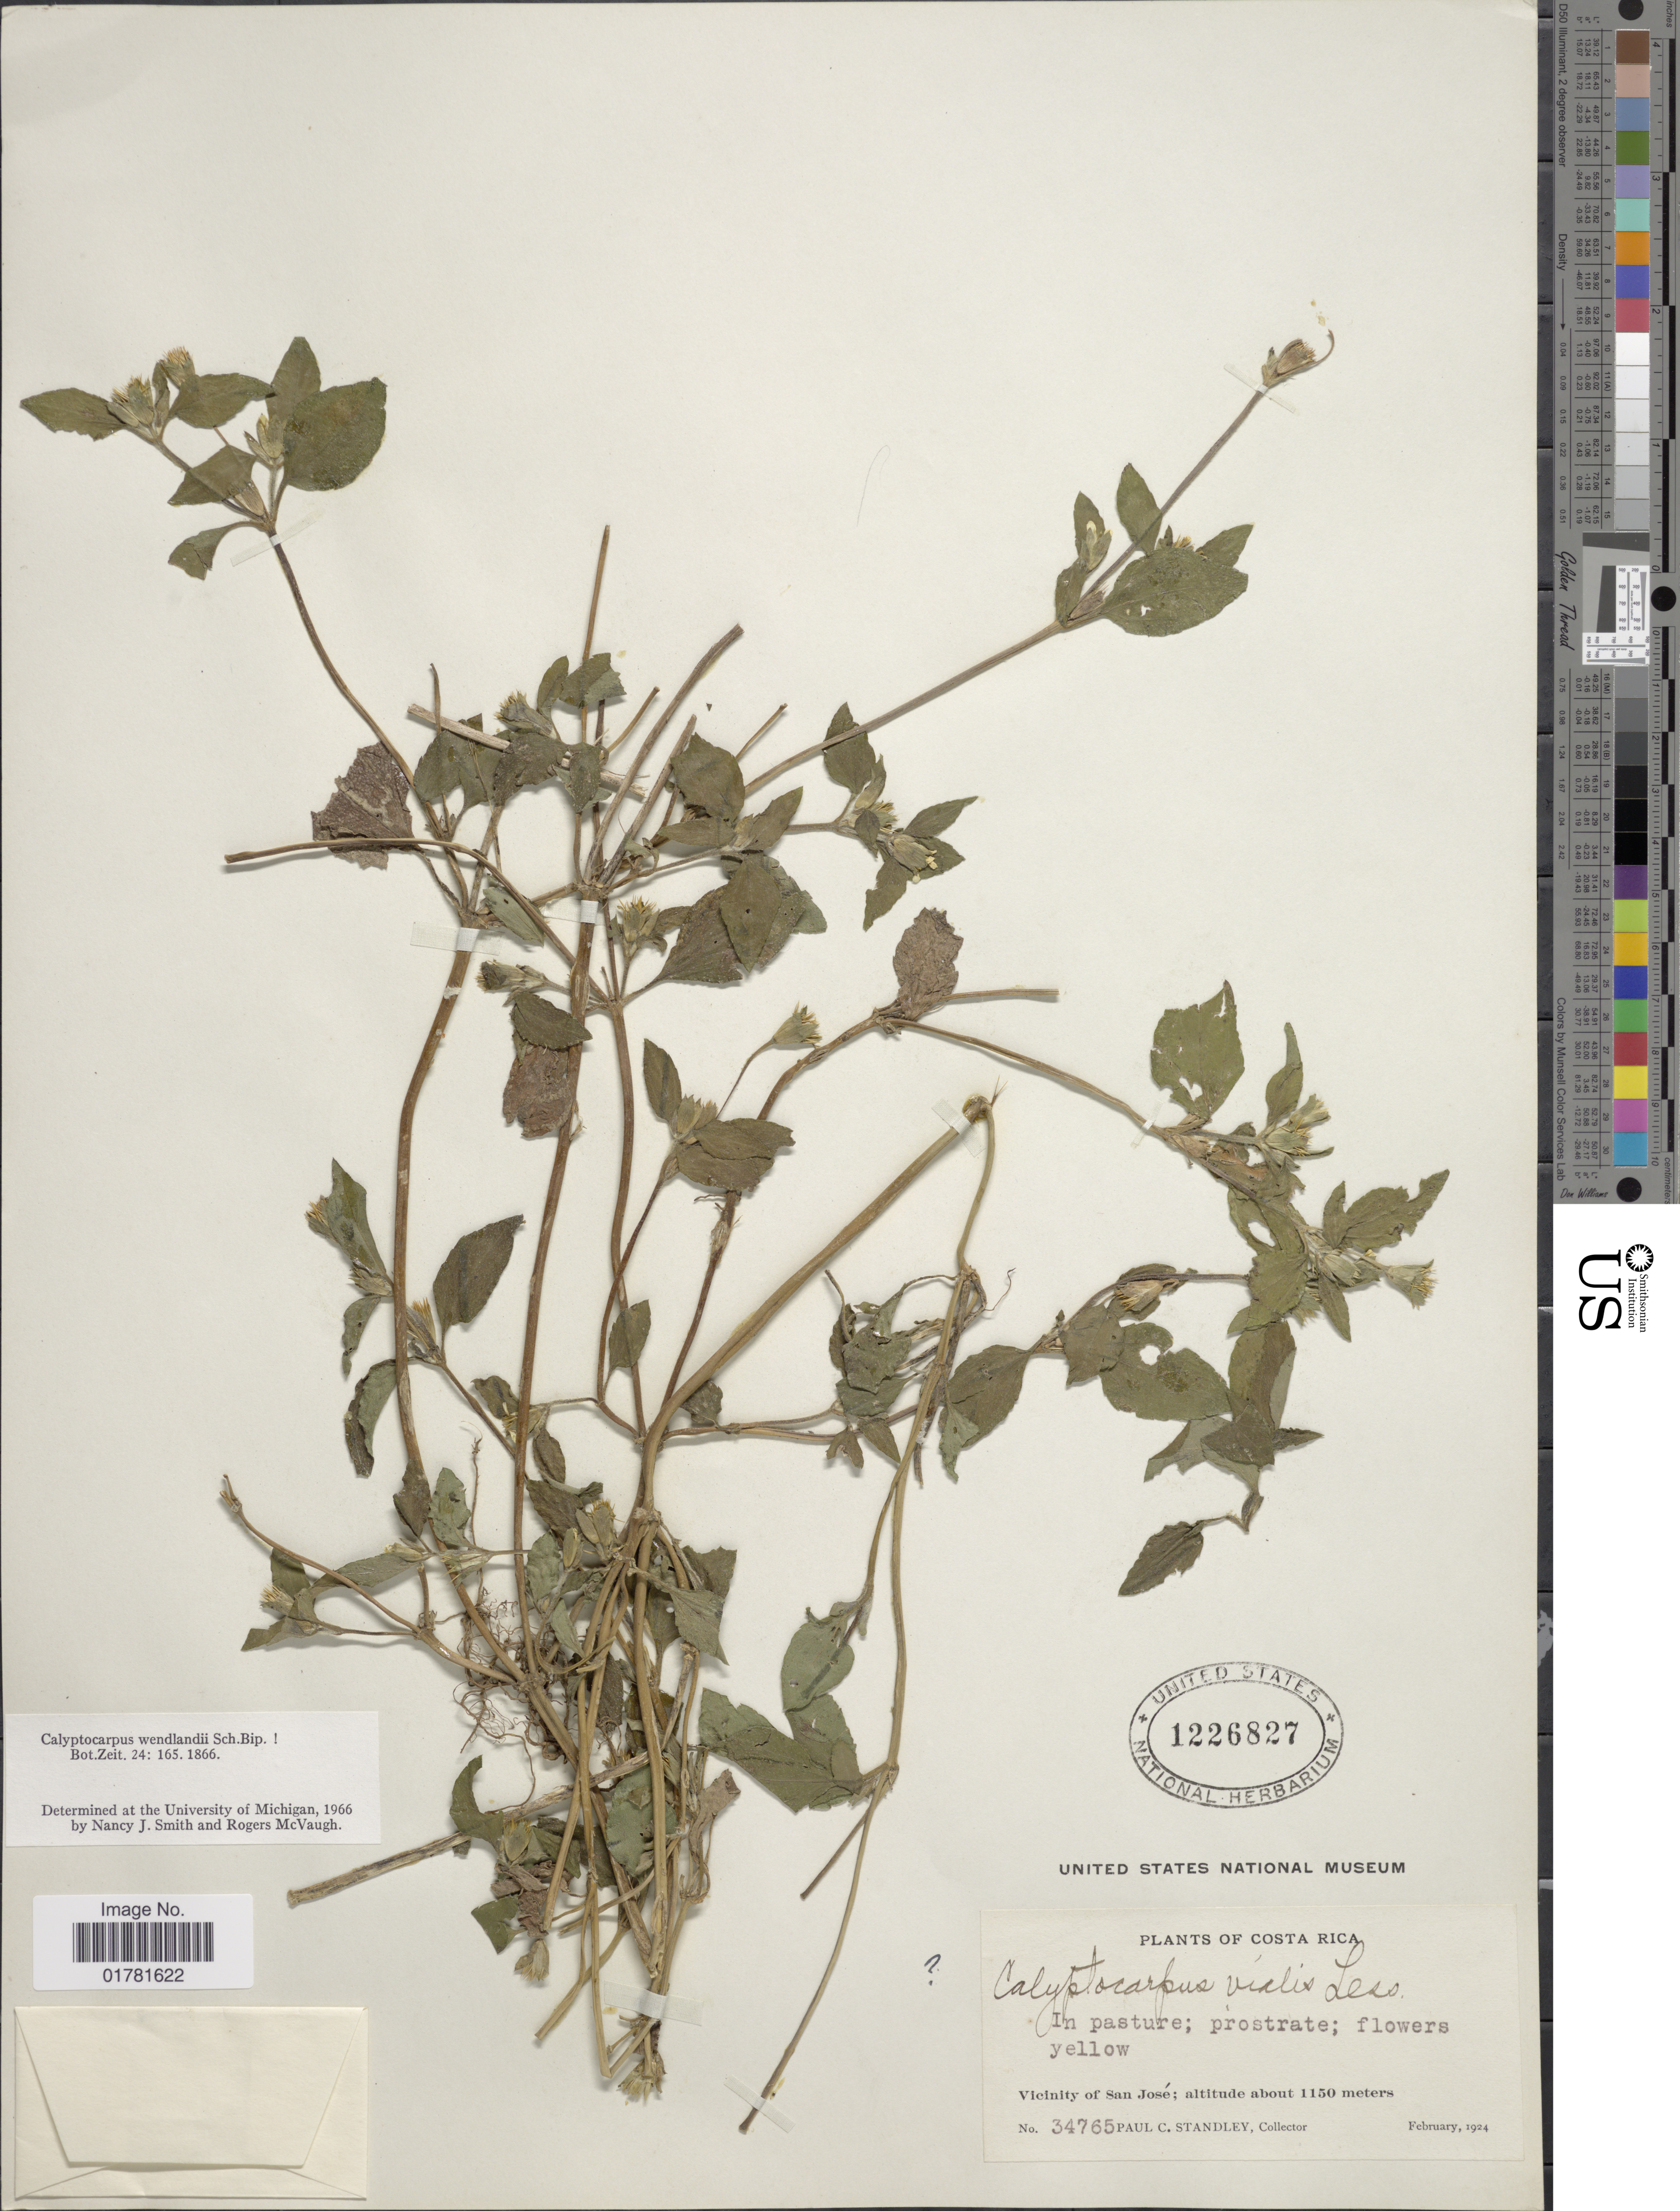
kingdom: Plantae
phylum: Tracheophyta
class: Magnoliopsida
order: Asterales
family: Asteraceae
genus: Calyptocarpus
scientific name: Calyptocarpus wendlandii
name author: Sch. Bip.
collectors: P. C. Standley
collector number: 34765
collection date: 1924-02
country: Costa Rica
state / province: San José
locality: Vicinity of San José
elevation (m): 1150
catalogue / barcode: US 1226827